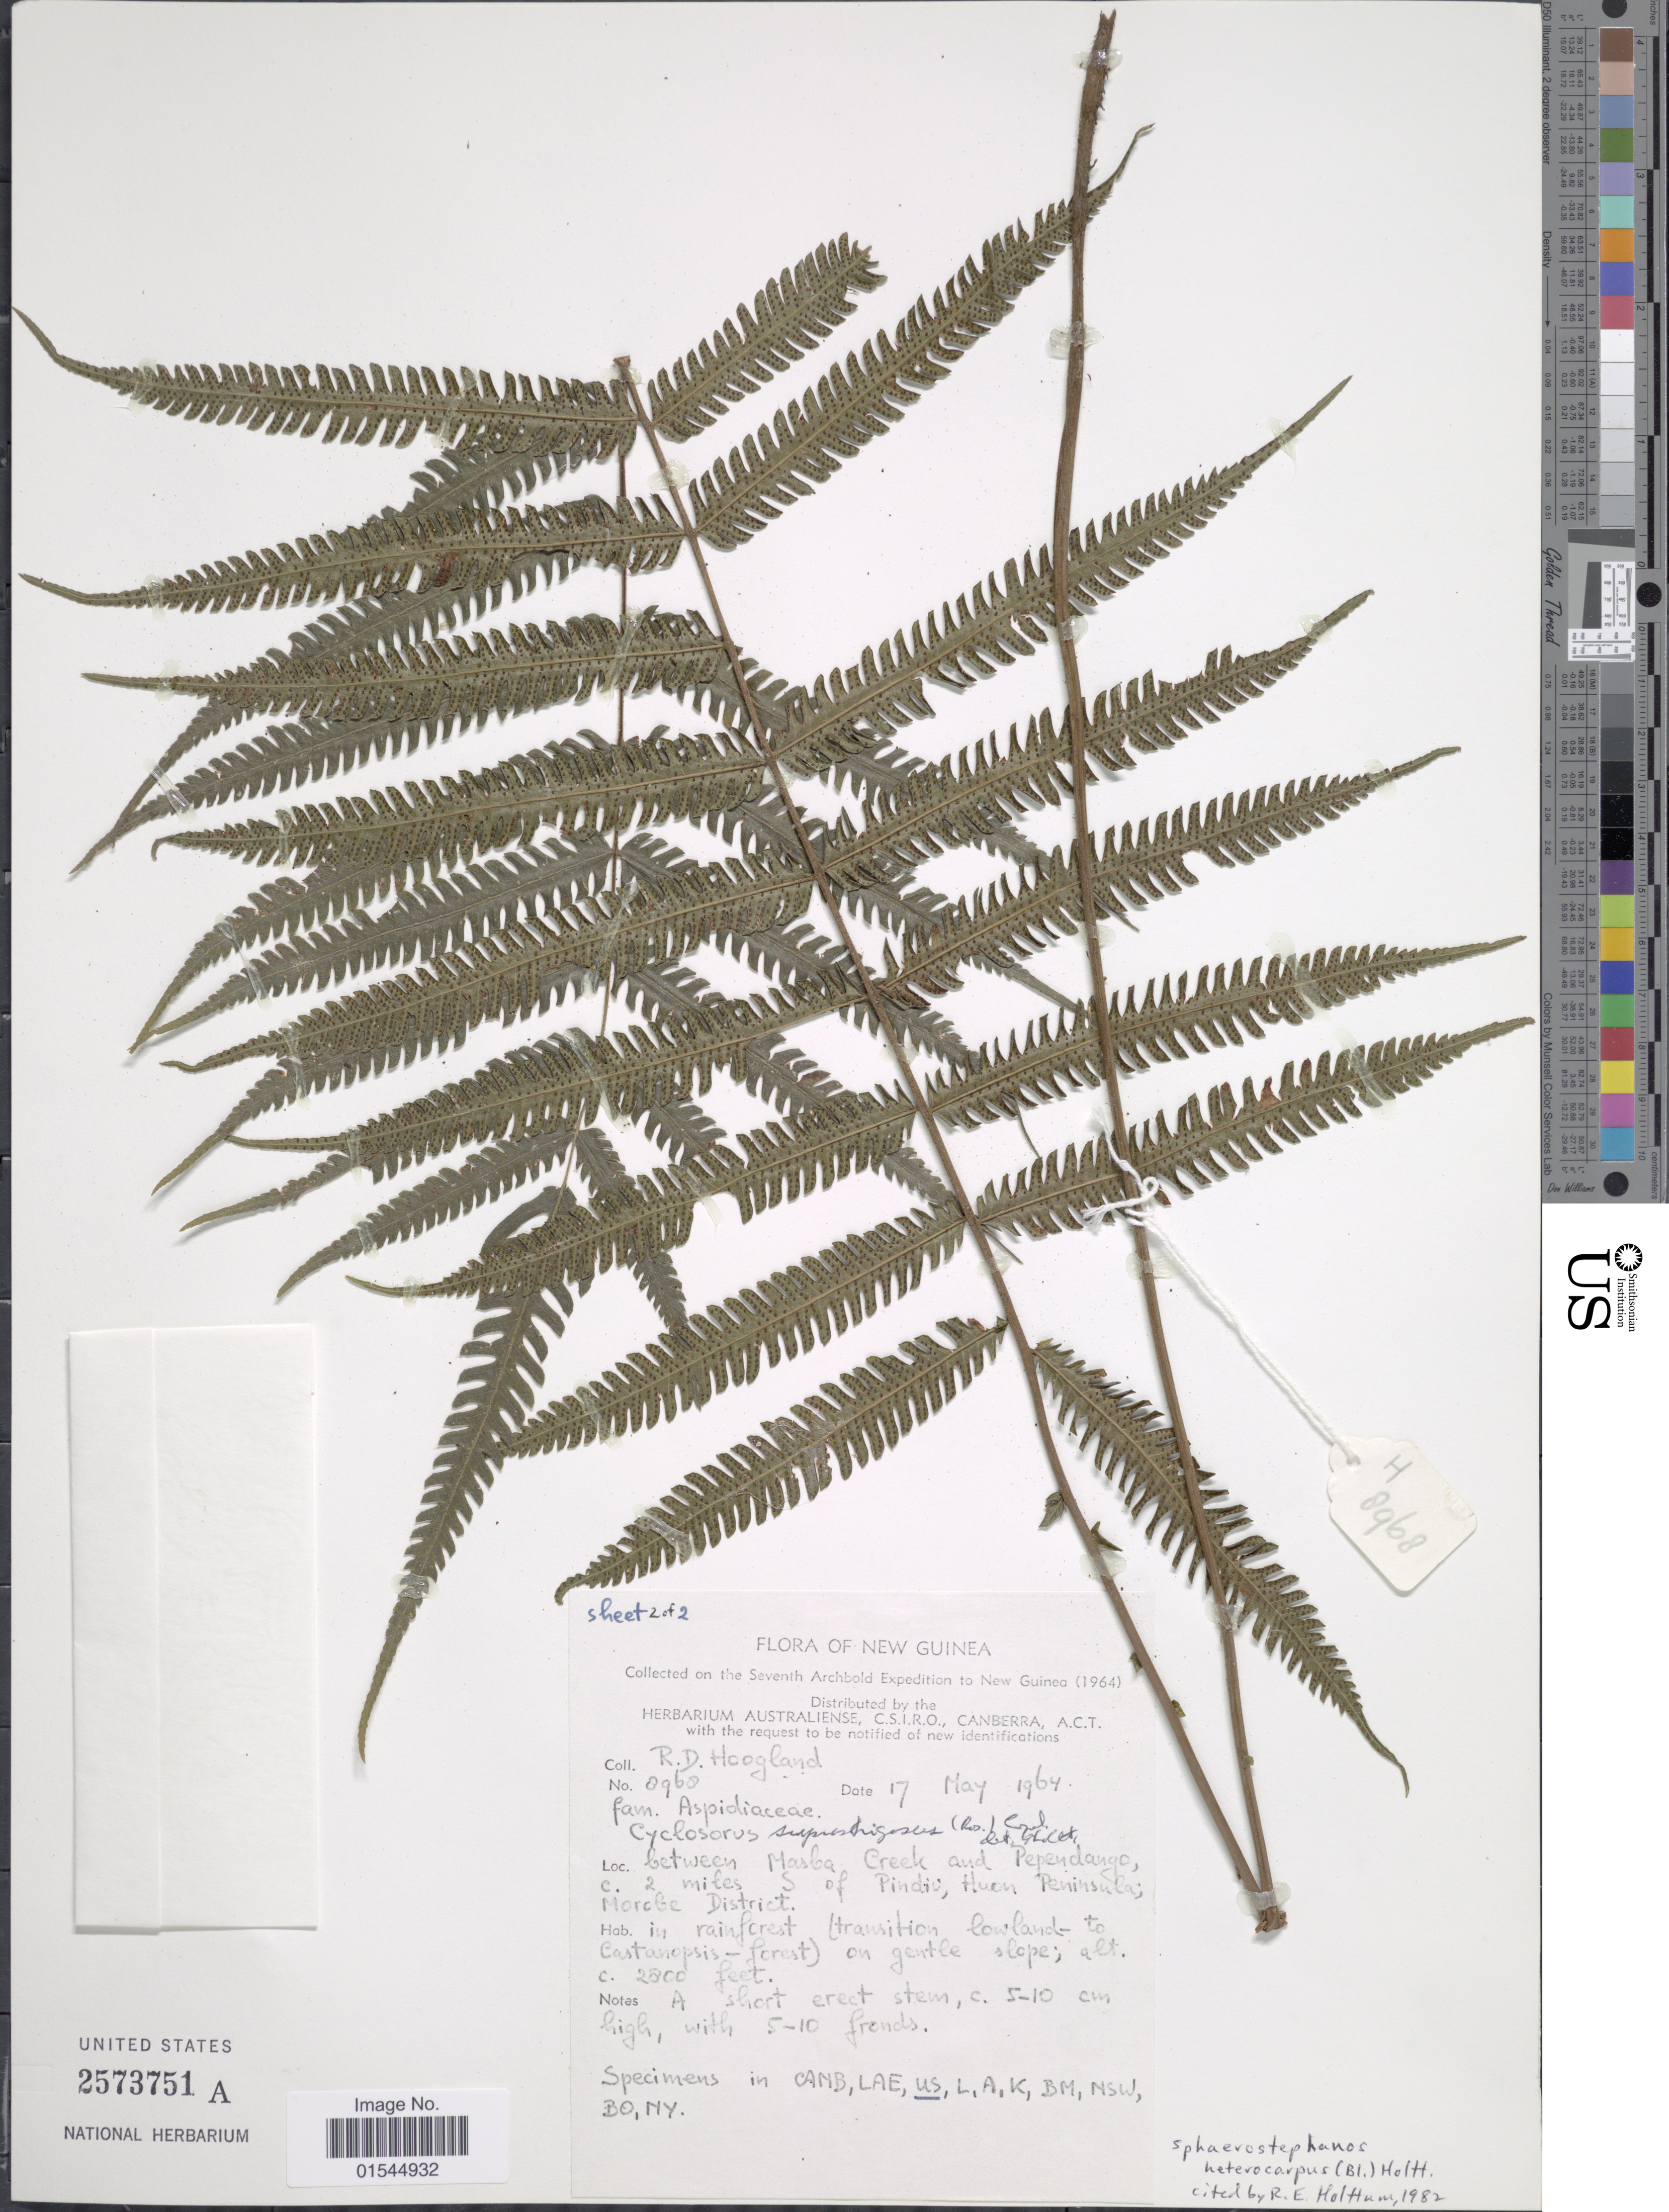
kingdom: Plantae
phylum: Tracheophyta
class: Polypodiopsida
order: Polypodiales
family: Thelypteridaceae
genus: Sphaerostephanos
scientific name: Sphaerostephanos heterocarpus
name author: (Blume) Holttum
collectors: R. D. Hoogland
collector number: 8968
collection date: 1964-05-17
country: Papua New Guinea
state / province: Morobe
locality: New Guinea, between Masba Creek and Pependango, c. 2 miles S of Pindiu, Huon Peninsula; Morobe District [interpreted]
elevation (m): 853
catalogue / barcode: US 2573751A